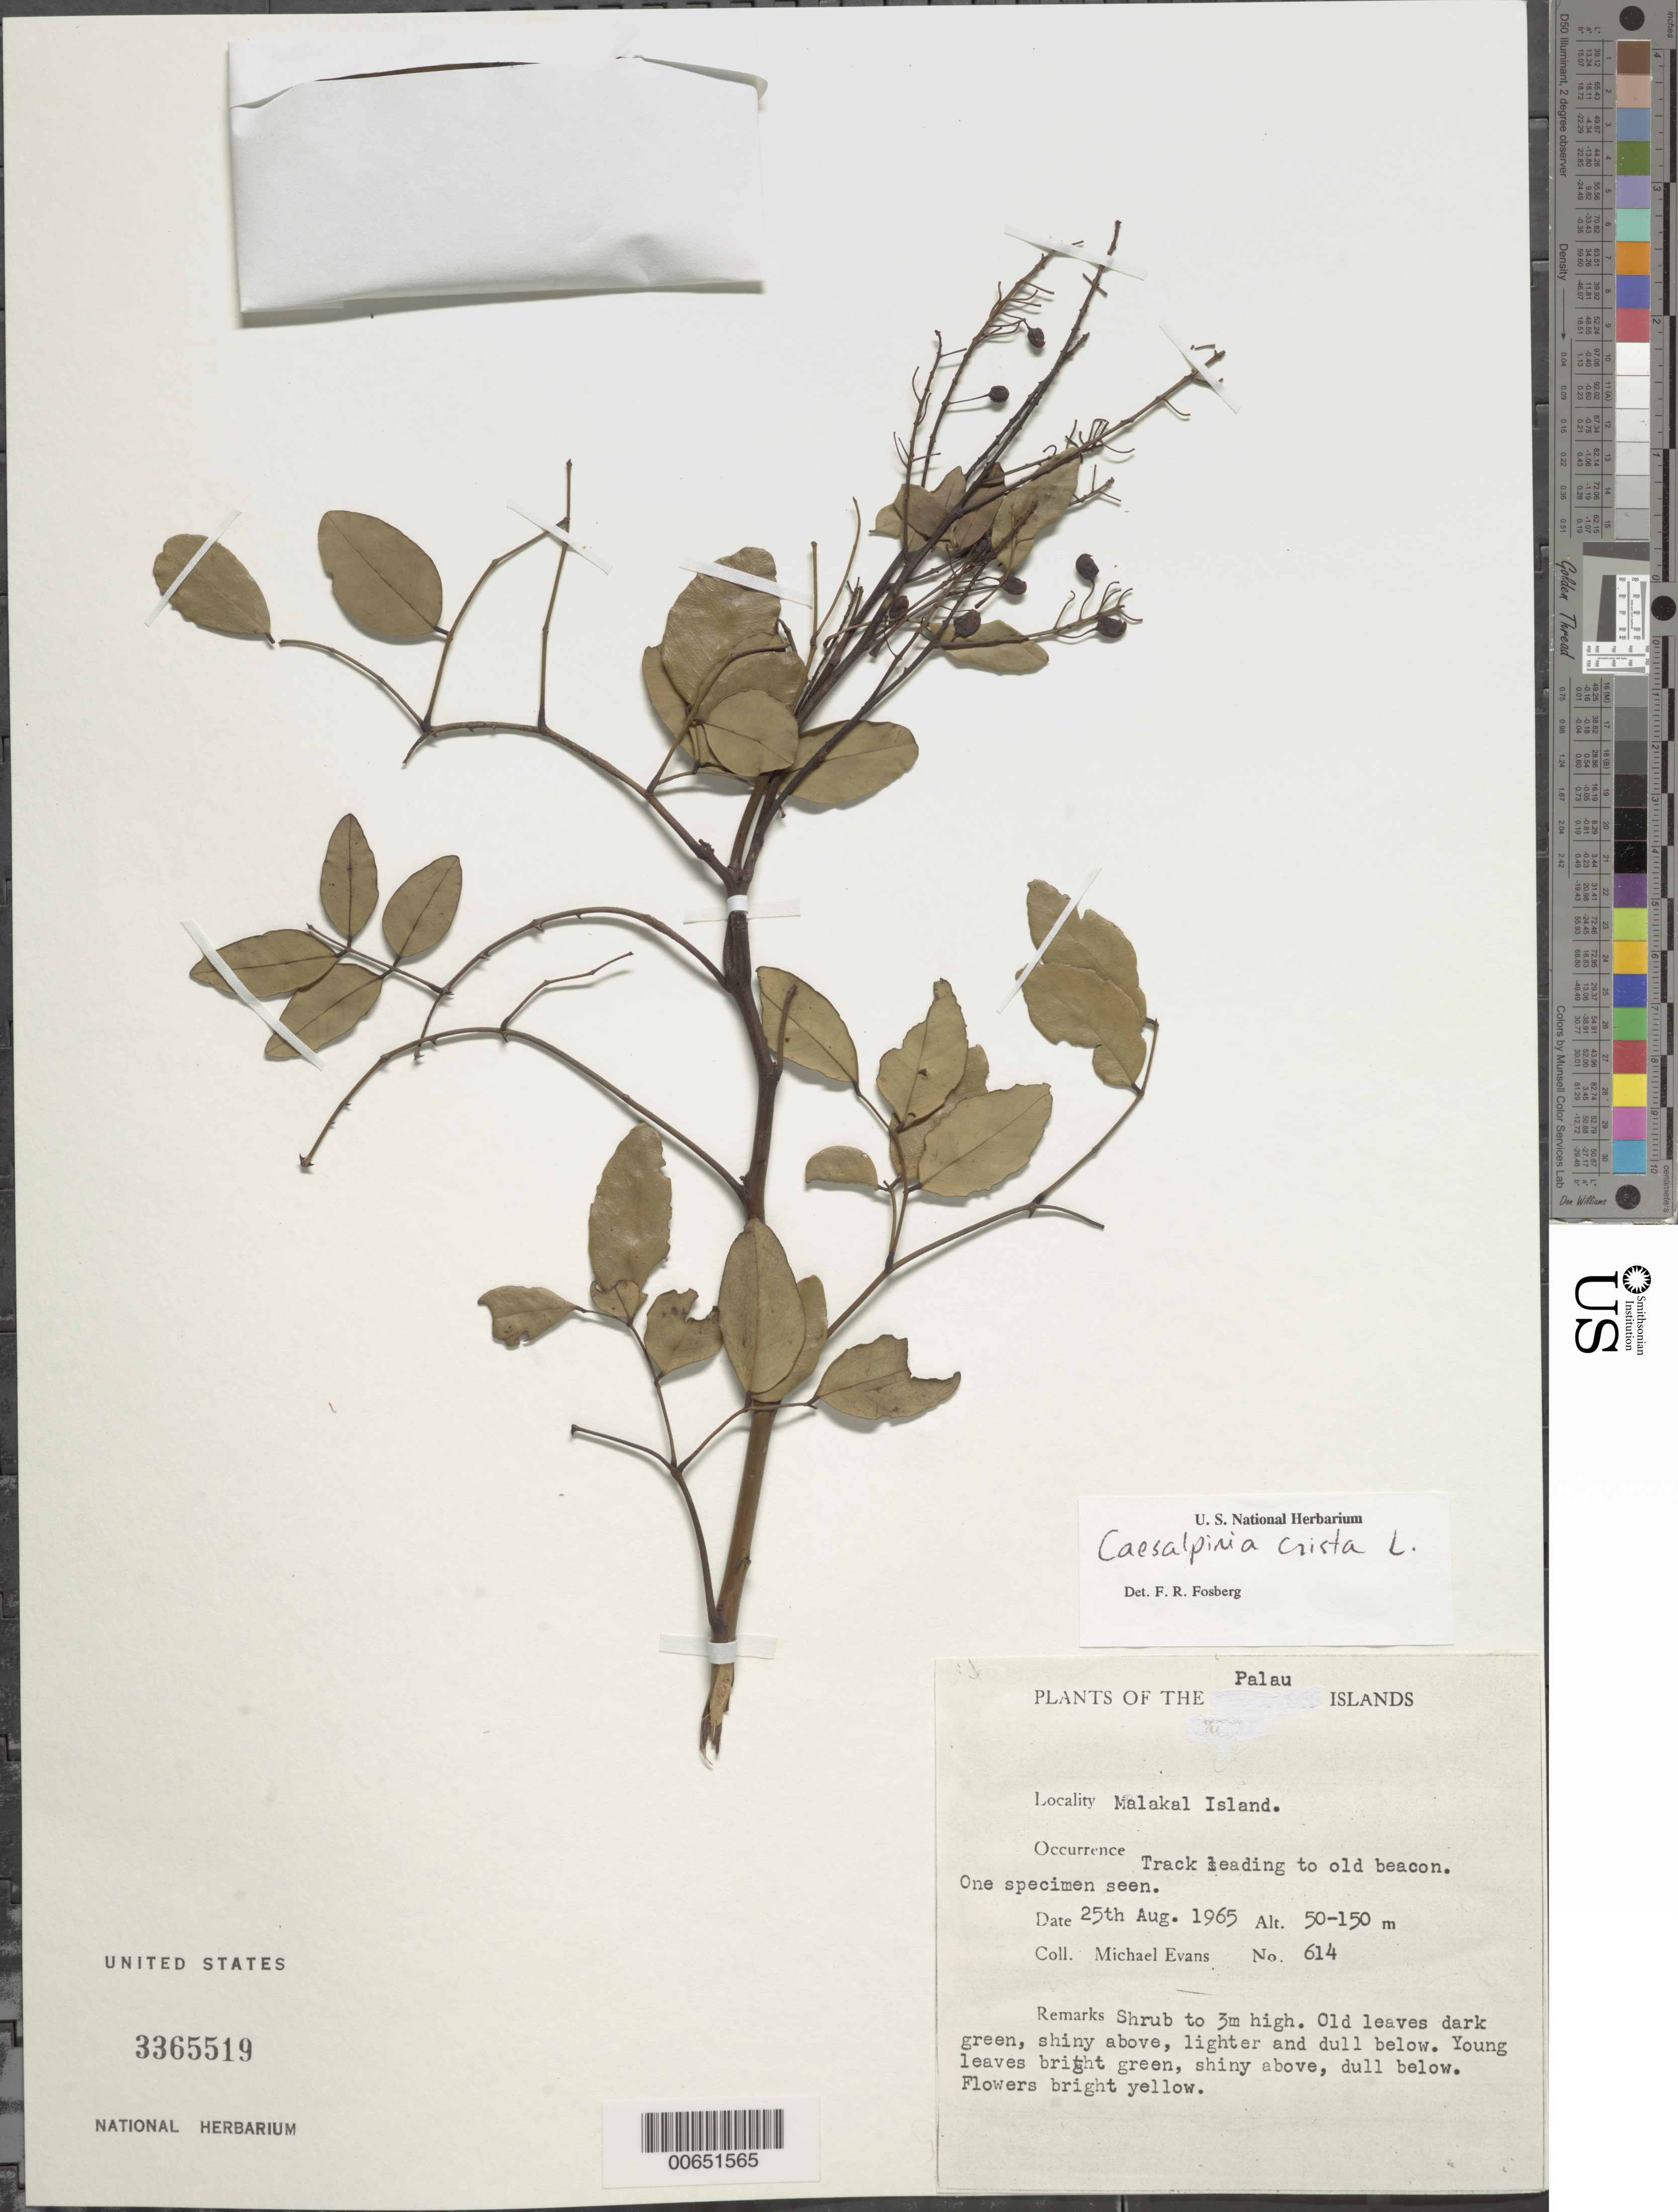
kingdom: Plantae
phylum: Tracheophyta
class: Magnoliopsida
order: Fabales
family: Fabaceae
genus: Ticanto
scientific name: Ticanto crista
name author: (L.) R. Clark & Gagnon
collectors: M. Evans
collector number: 614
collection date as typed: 25 Aug 1965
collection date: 1965-08-25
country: Palau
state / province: Koror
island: Ngemelachel (Malakal)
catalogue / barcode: US 3365519